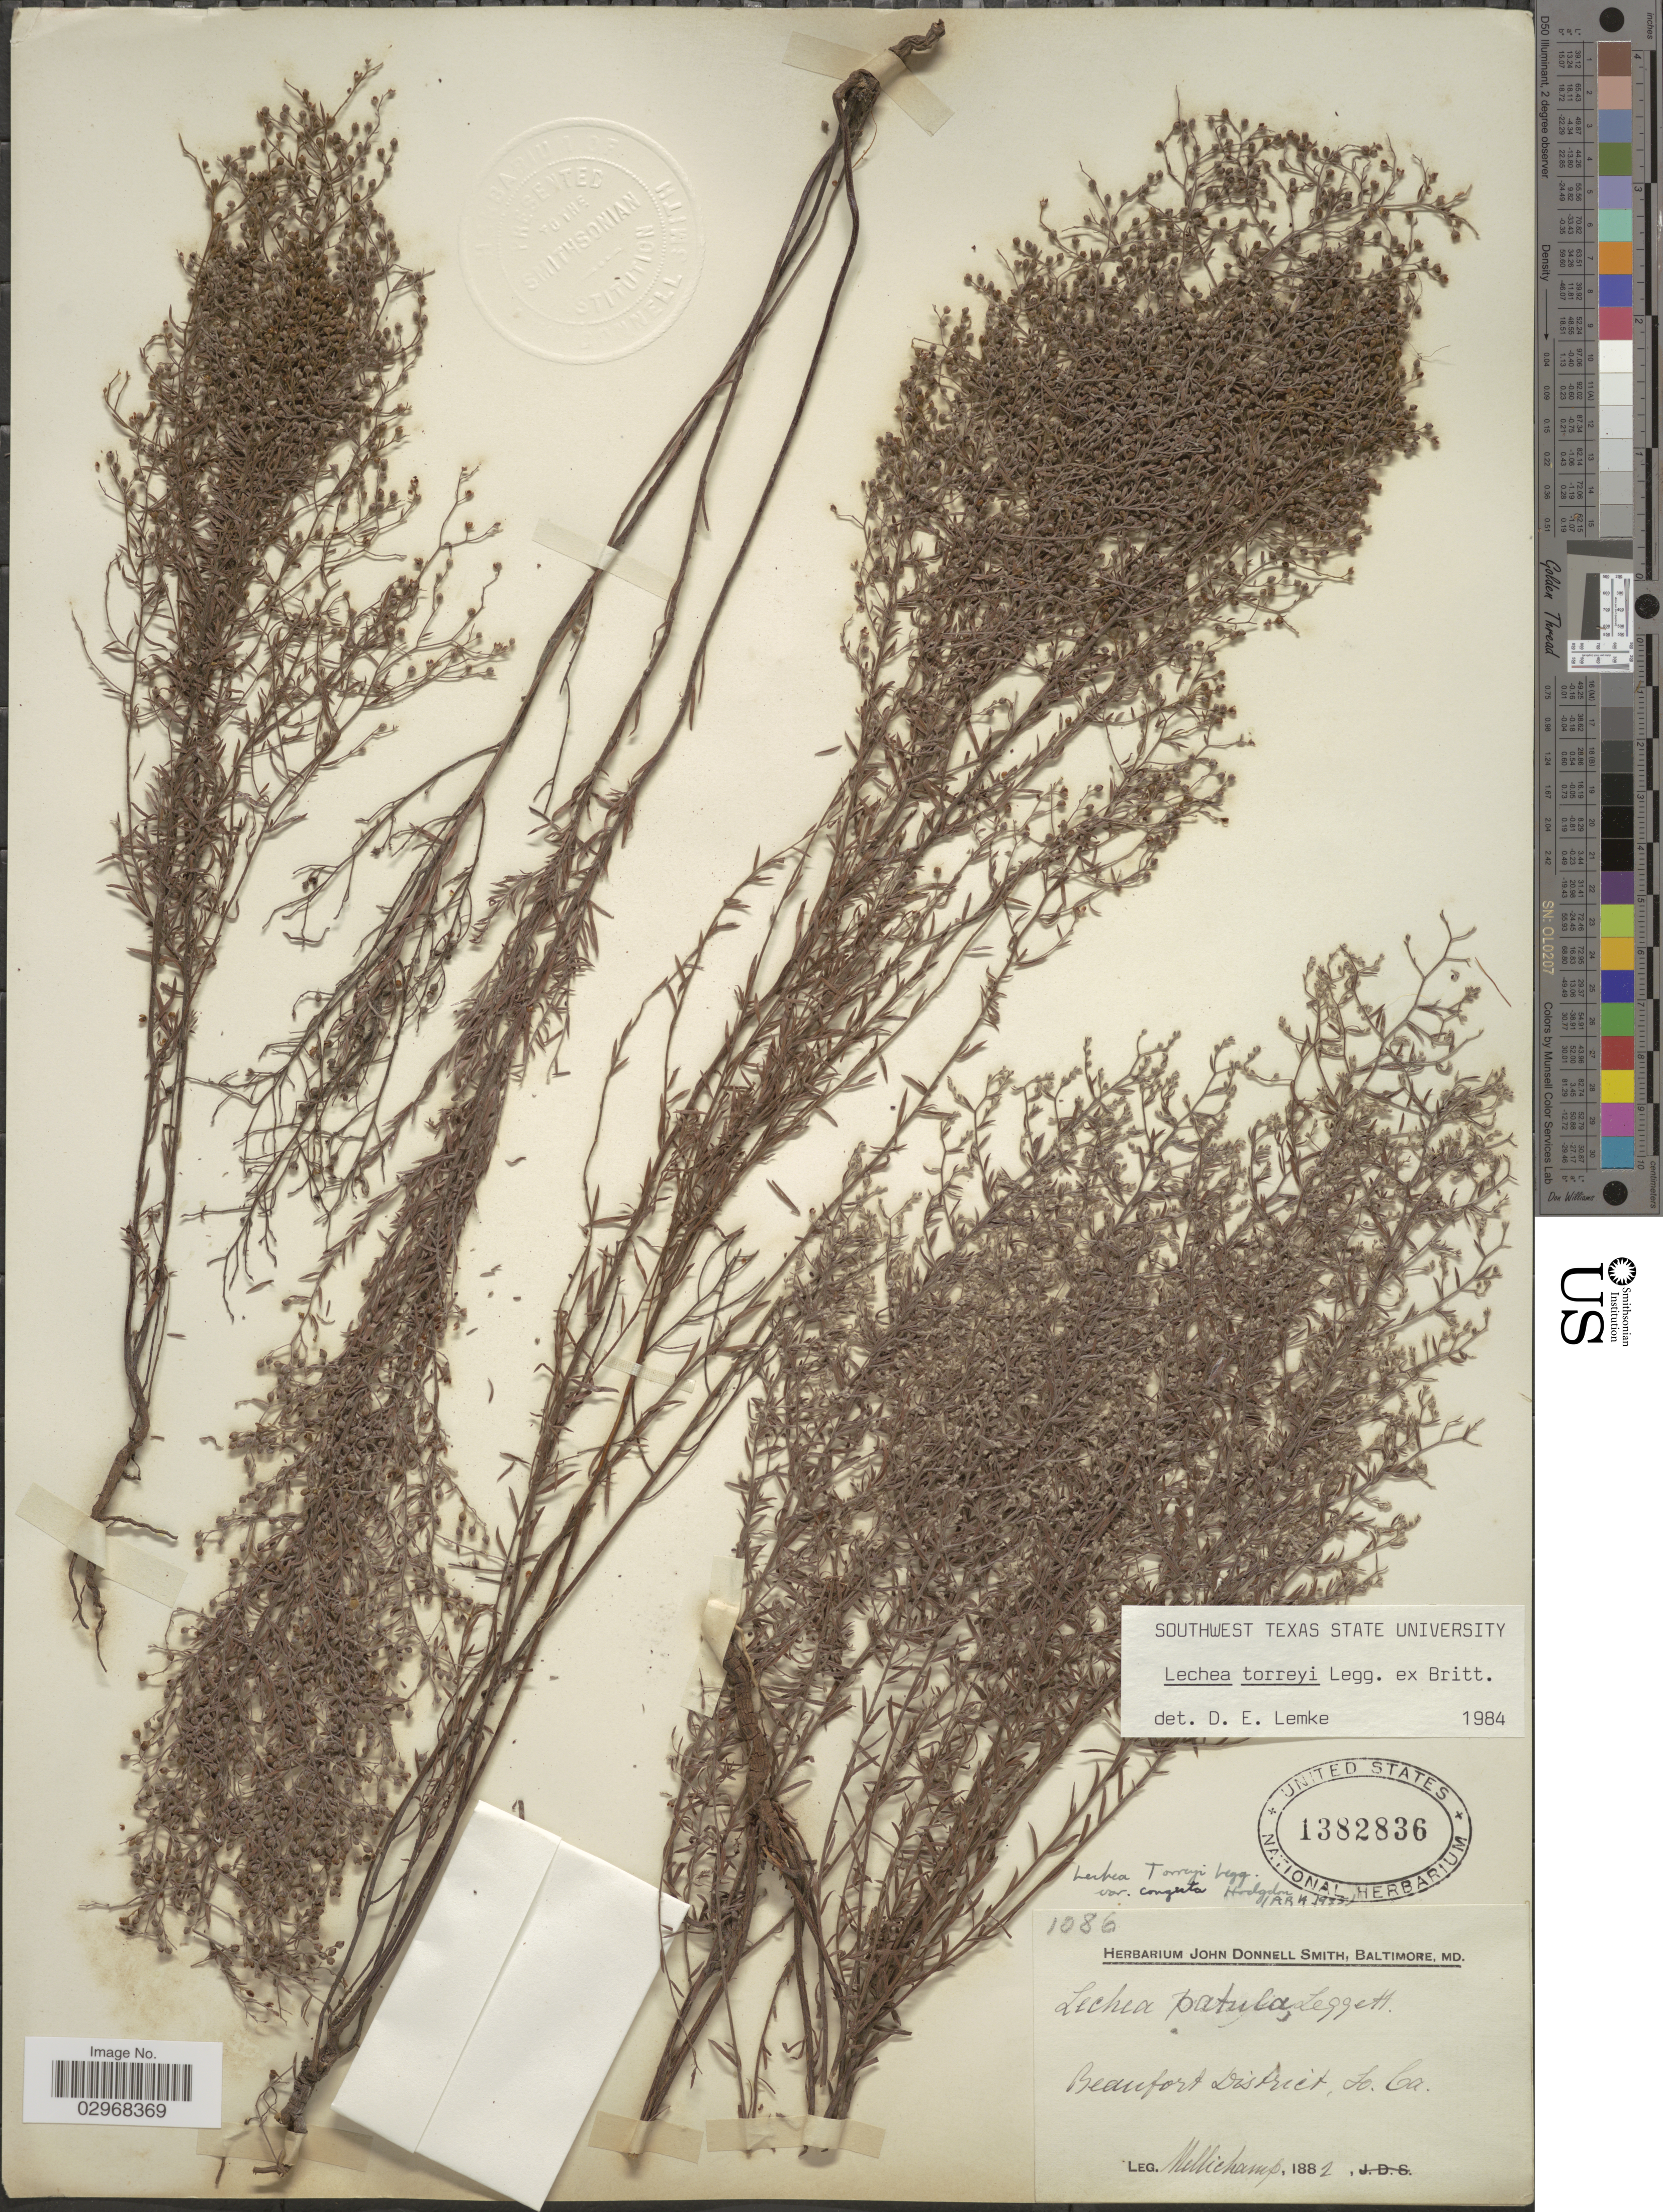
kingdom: Plantae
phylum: Tracheophyta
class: Magnoliopsida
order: Malvales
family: Cistaceae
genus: Lechea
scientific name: Lechea torreyi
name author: (Chapm.) Legg. ex Britton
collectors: -. Mellichamp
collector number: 1086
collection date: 1882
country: United States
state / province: South Carolina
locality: Beaufort District.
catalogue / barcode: US 1382836